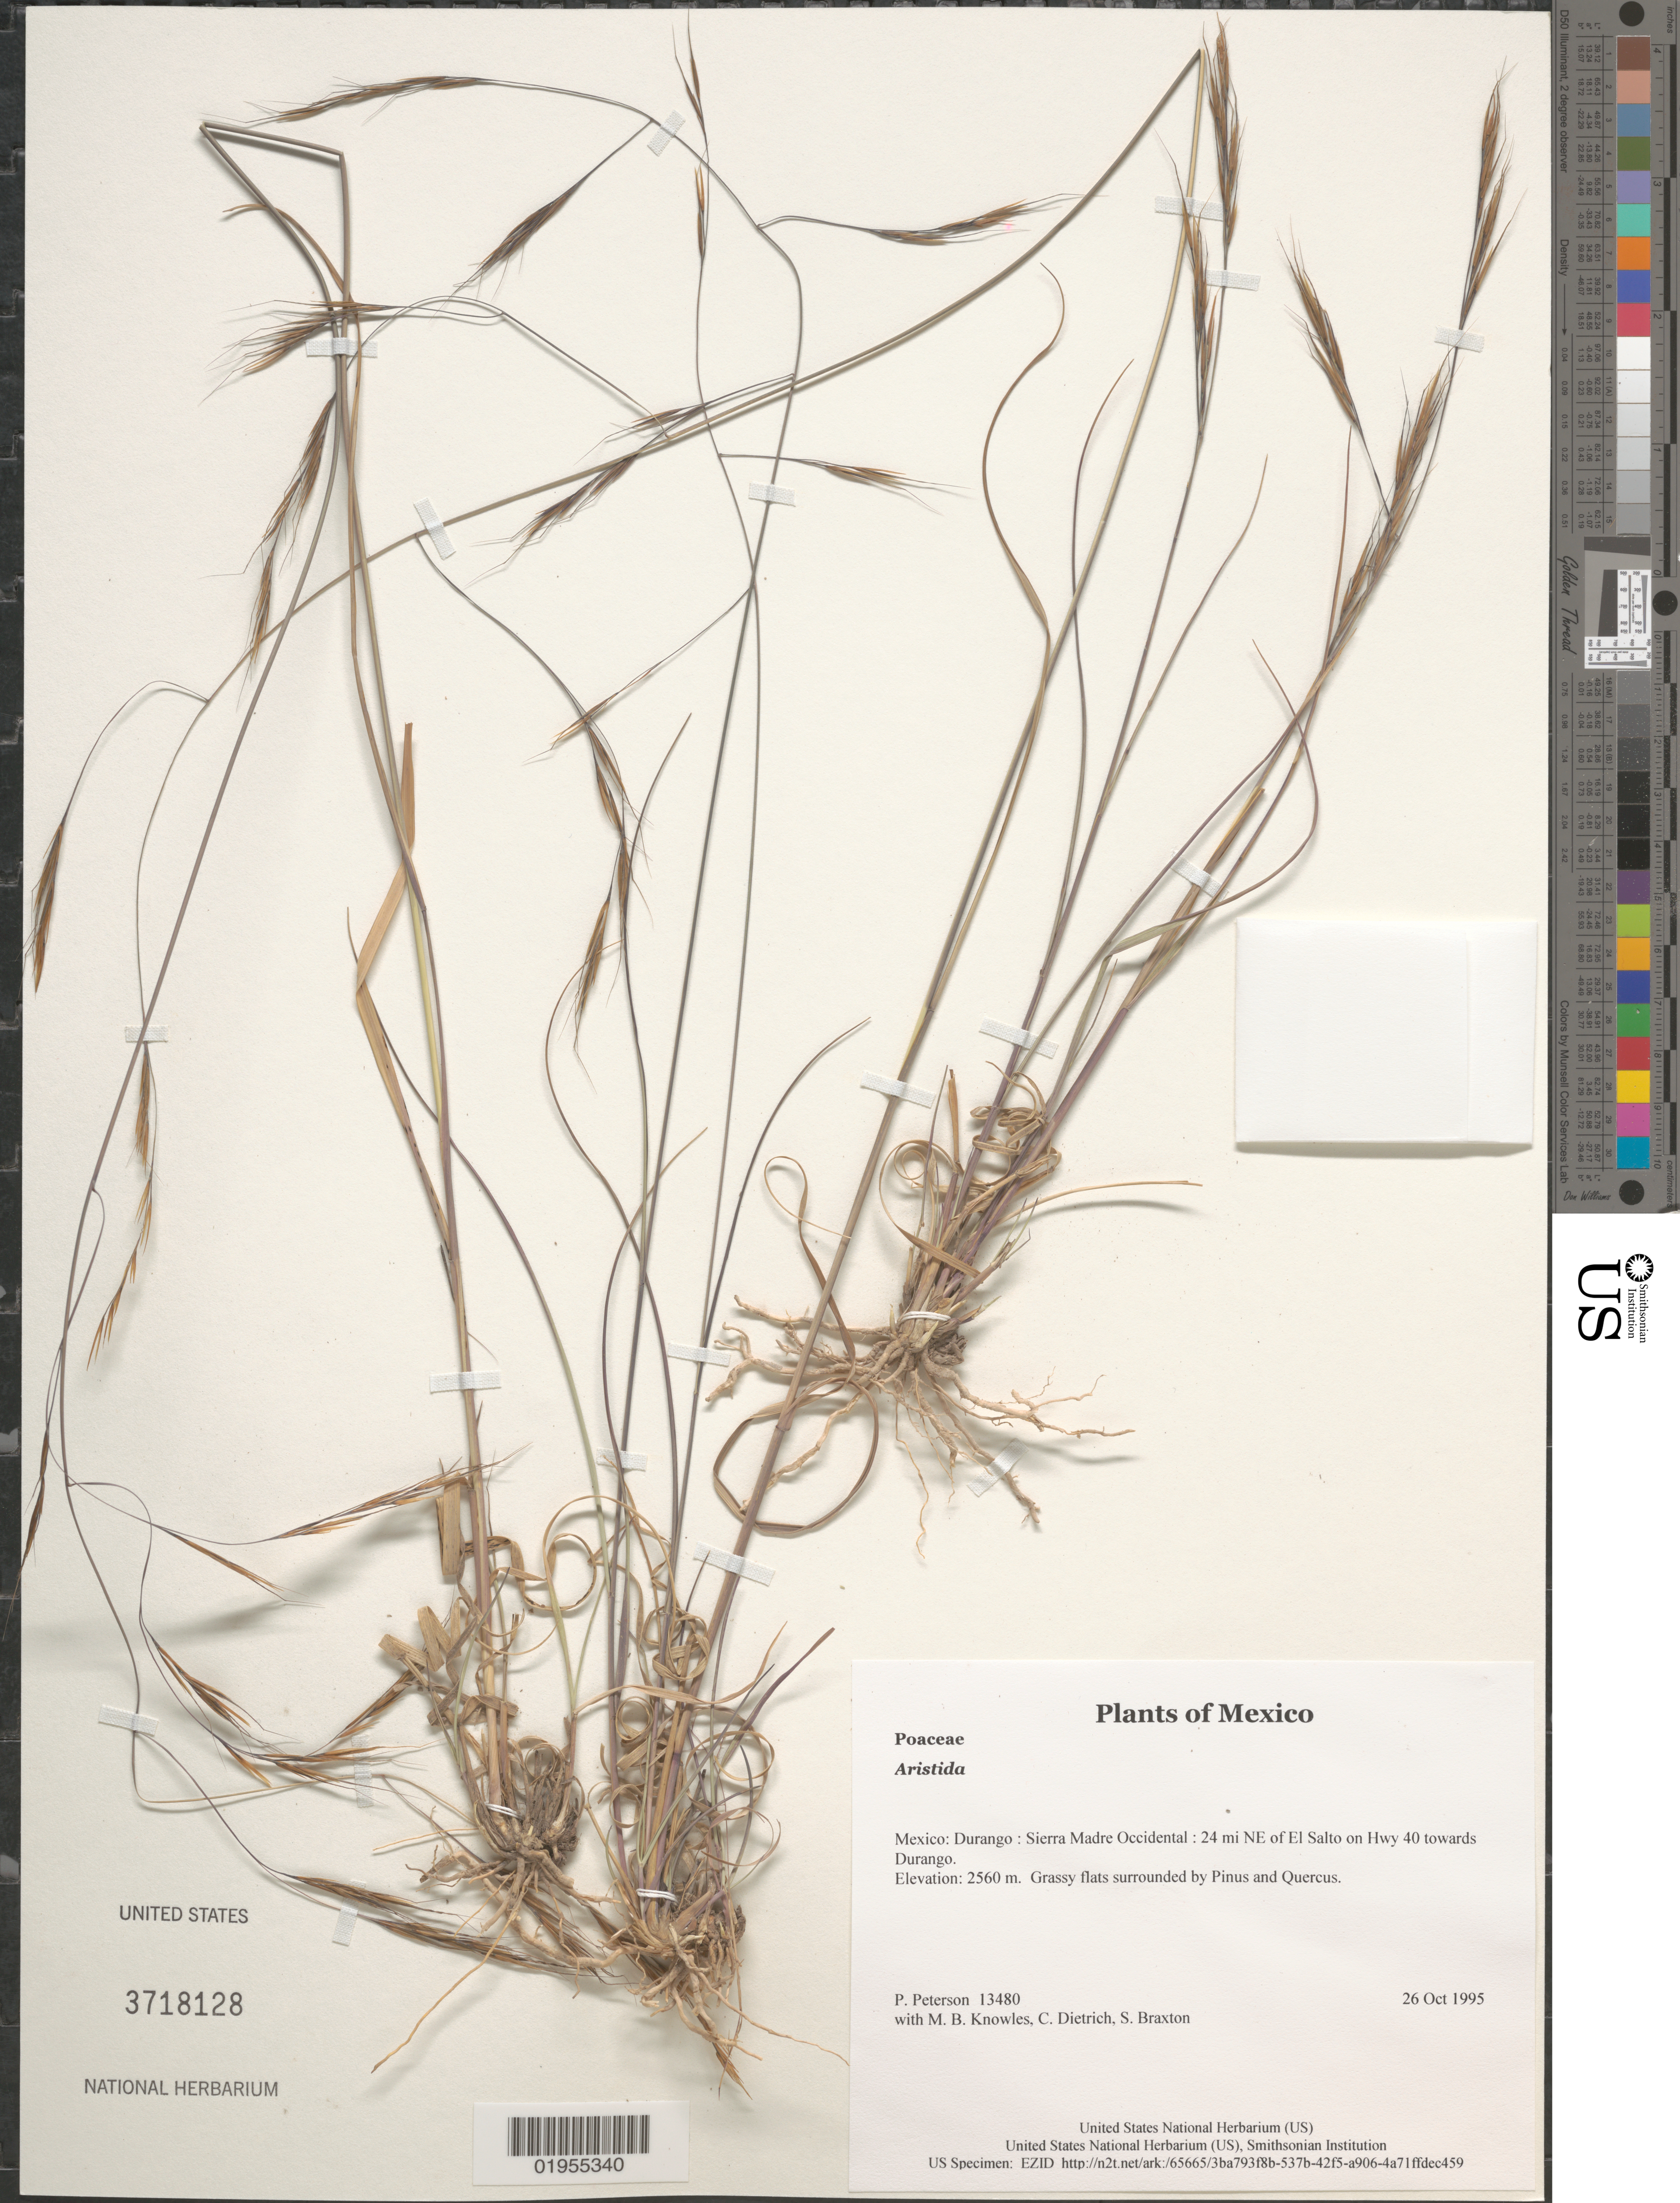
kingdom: Plantae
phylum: Tracheophyta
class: Liliopsida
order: Poales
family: Poaceae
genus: Aristida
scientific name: Aristida sp.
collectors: P. M. Peterson, M. B. Knowles, C. Dietrich & S. Braxton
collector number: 13480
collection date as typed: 26 Oct 1995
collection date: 1995-10-26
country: Mexico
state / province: Durango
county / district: Sierra Madre Occidental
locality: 24 mi NE of El Salto on Hwy 40 towards Durango.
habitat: Grassy flats surrounded by Pinus and Quercus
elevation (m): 2560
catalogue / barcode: US 3718128